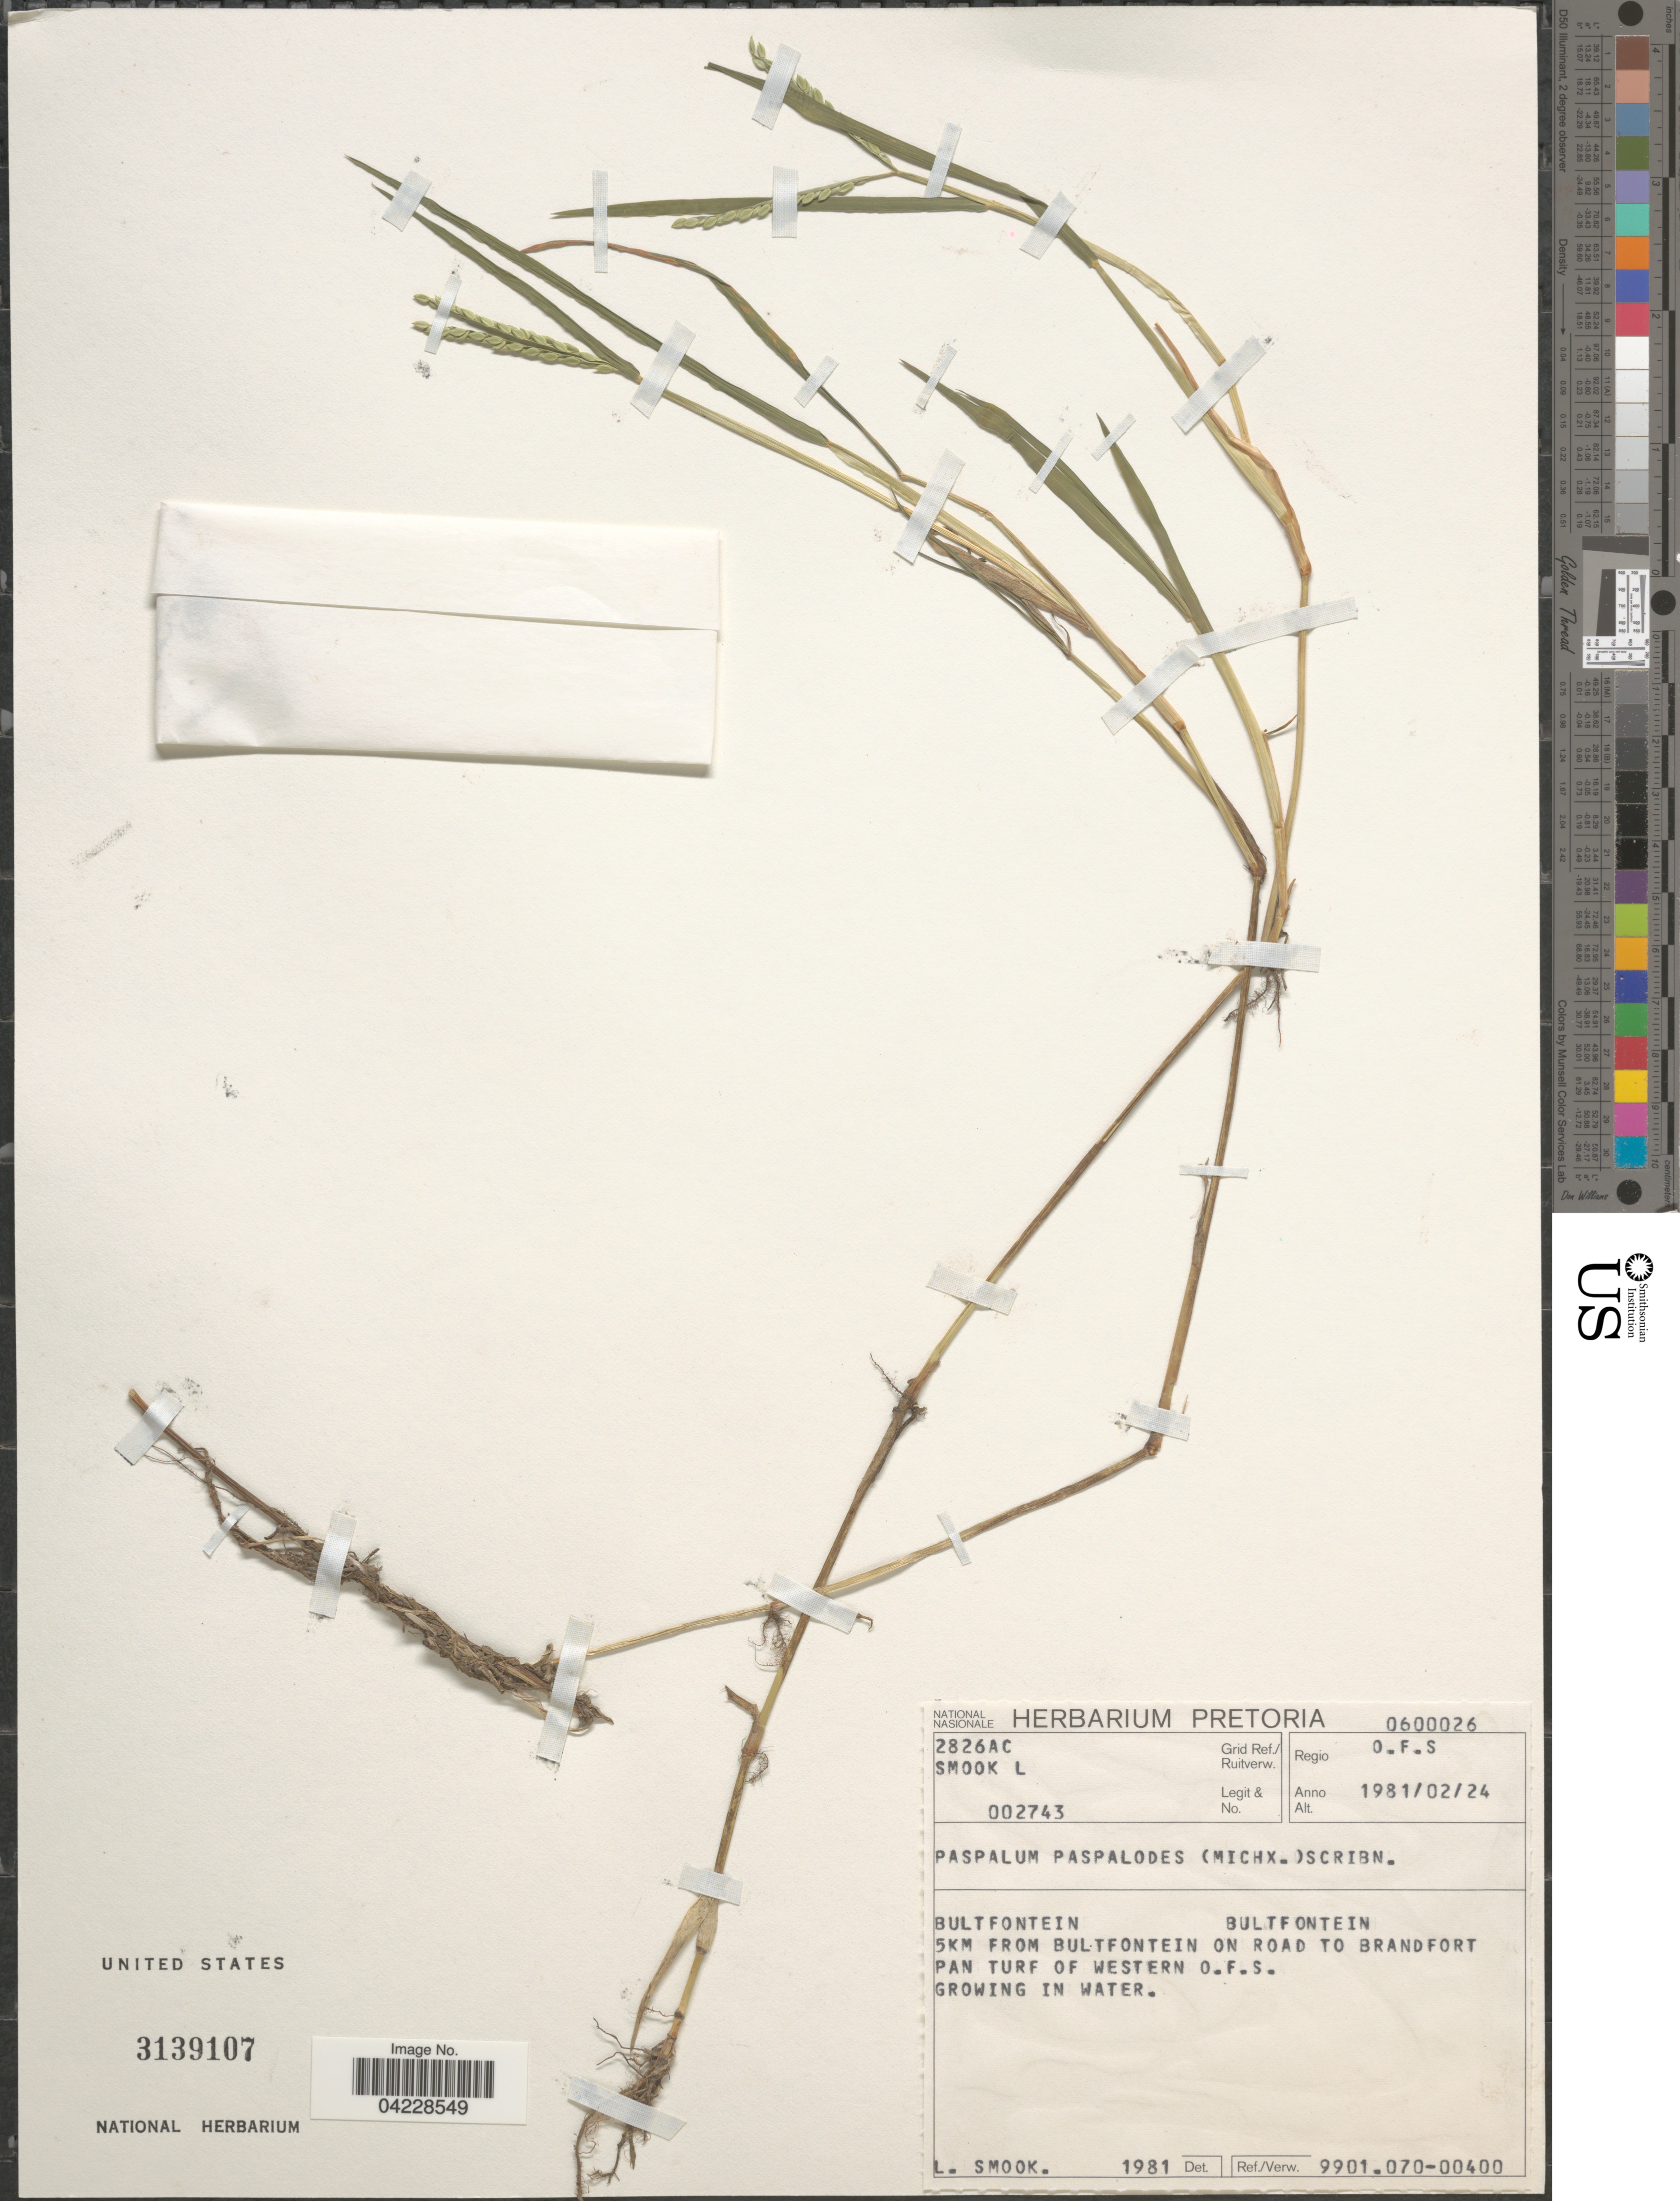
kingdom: Plantae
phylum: Tracheophyta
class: Liliopsida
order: Poales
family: Poaceae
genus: Paspalum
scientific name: Paspalum distichum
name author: L.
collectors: L. Smook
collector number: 002743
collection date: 1981-02-24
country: South Africa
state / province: Free State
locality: Grid Ref./ Ruitverw. 2826AC. Regio O.F.S. Bultfontein. 5Km from Bultfontein on road to Brandfort Pan Turf of Western O.F.S.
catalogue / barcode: US 3139107